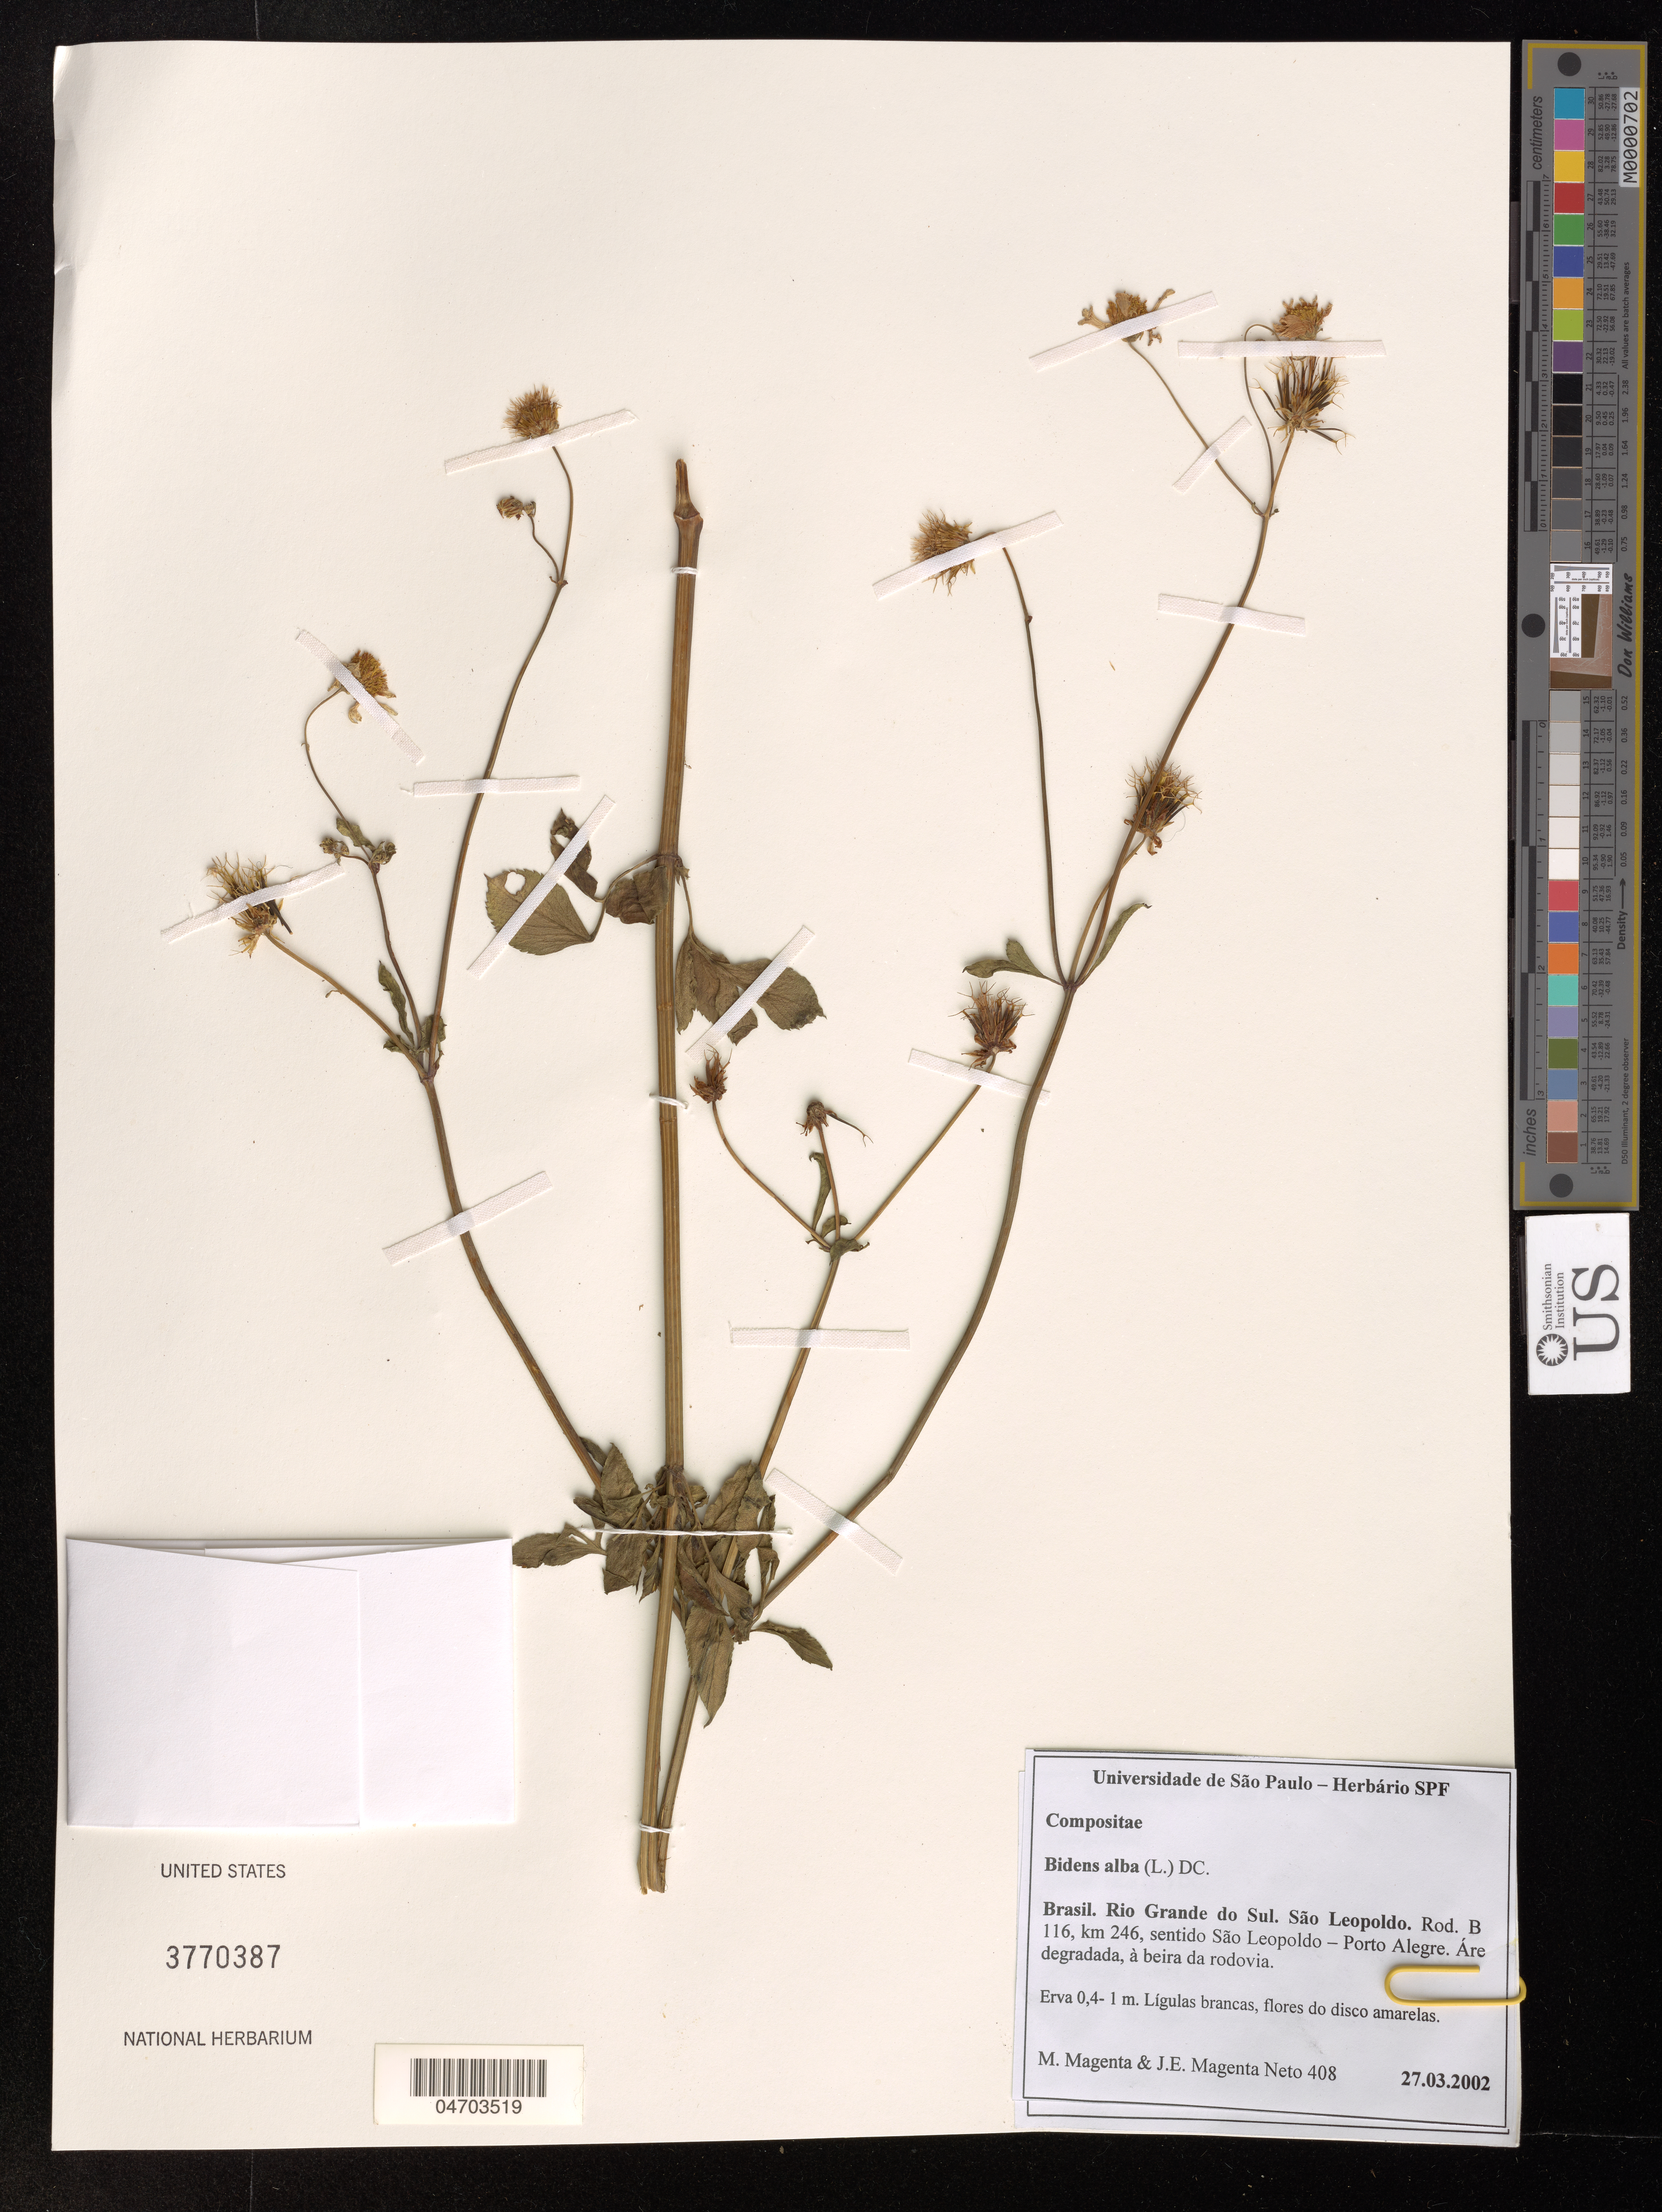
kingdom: Plantae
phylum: Tracheophyta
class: Magnoliopsida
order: Asterales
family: Asteraceae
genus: Bidens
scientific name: Bidens alba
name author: (L.) DC.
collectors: M. Magenta & J. Magenta Neto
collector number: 408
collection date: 2002-03-27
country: Brazil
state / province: Rio Grande do Sul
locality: São Leopoldo. Rod. B 116, km 246, sentido São Leopoldo - Porto Alegre.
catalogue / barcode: US 3770387